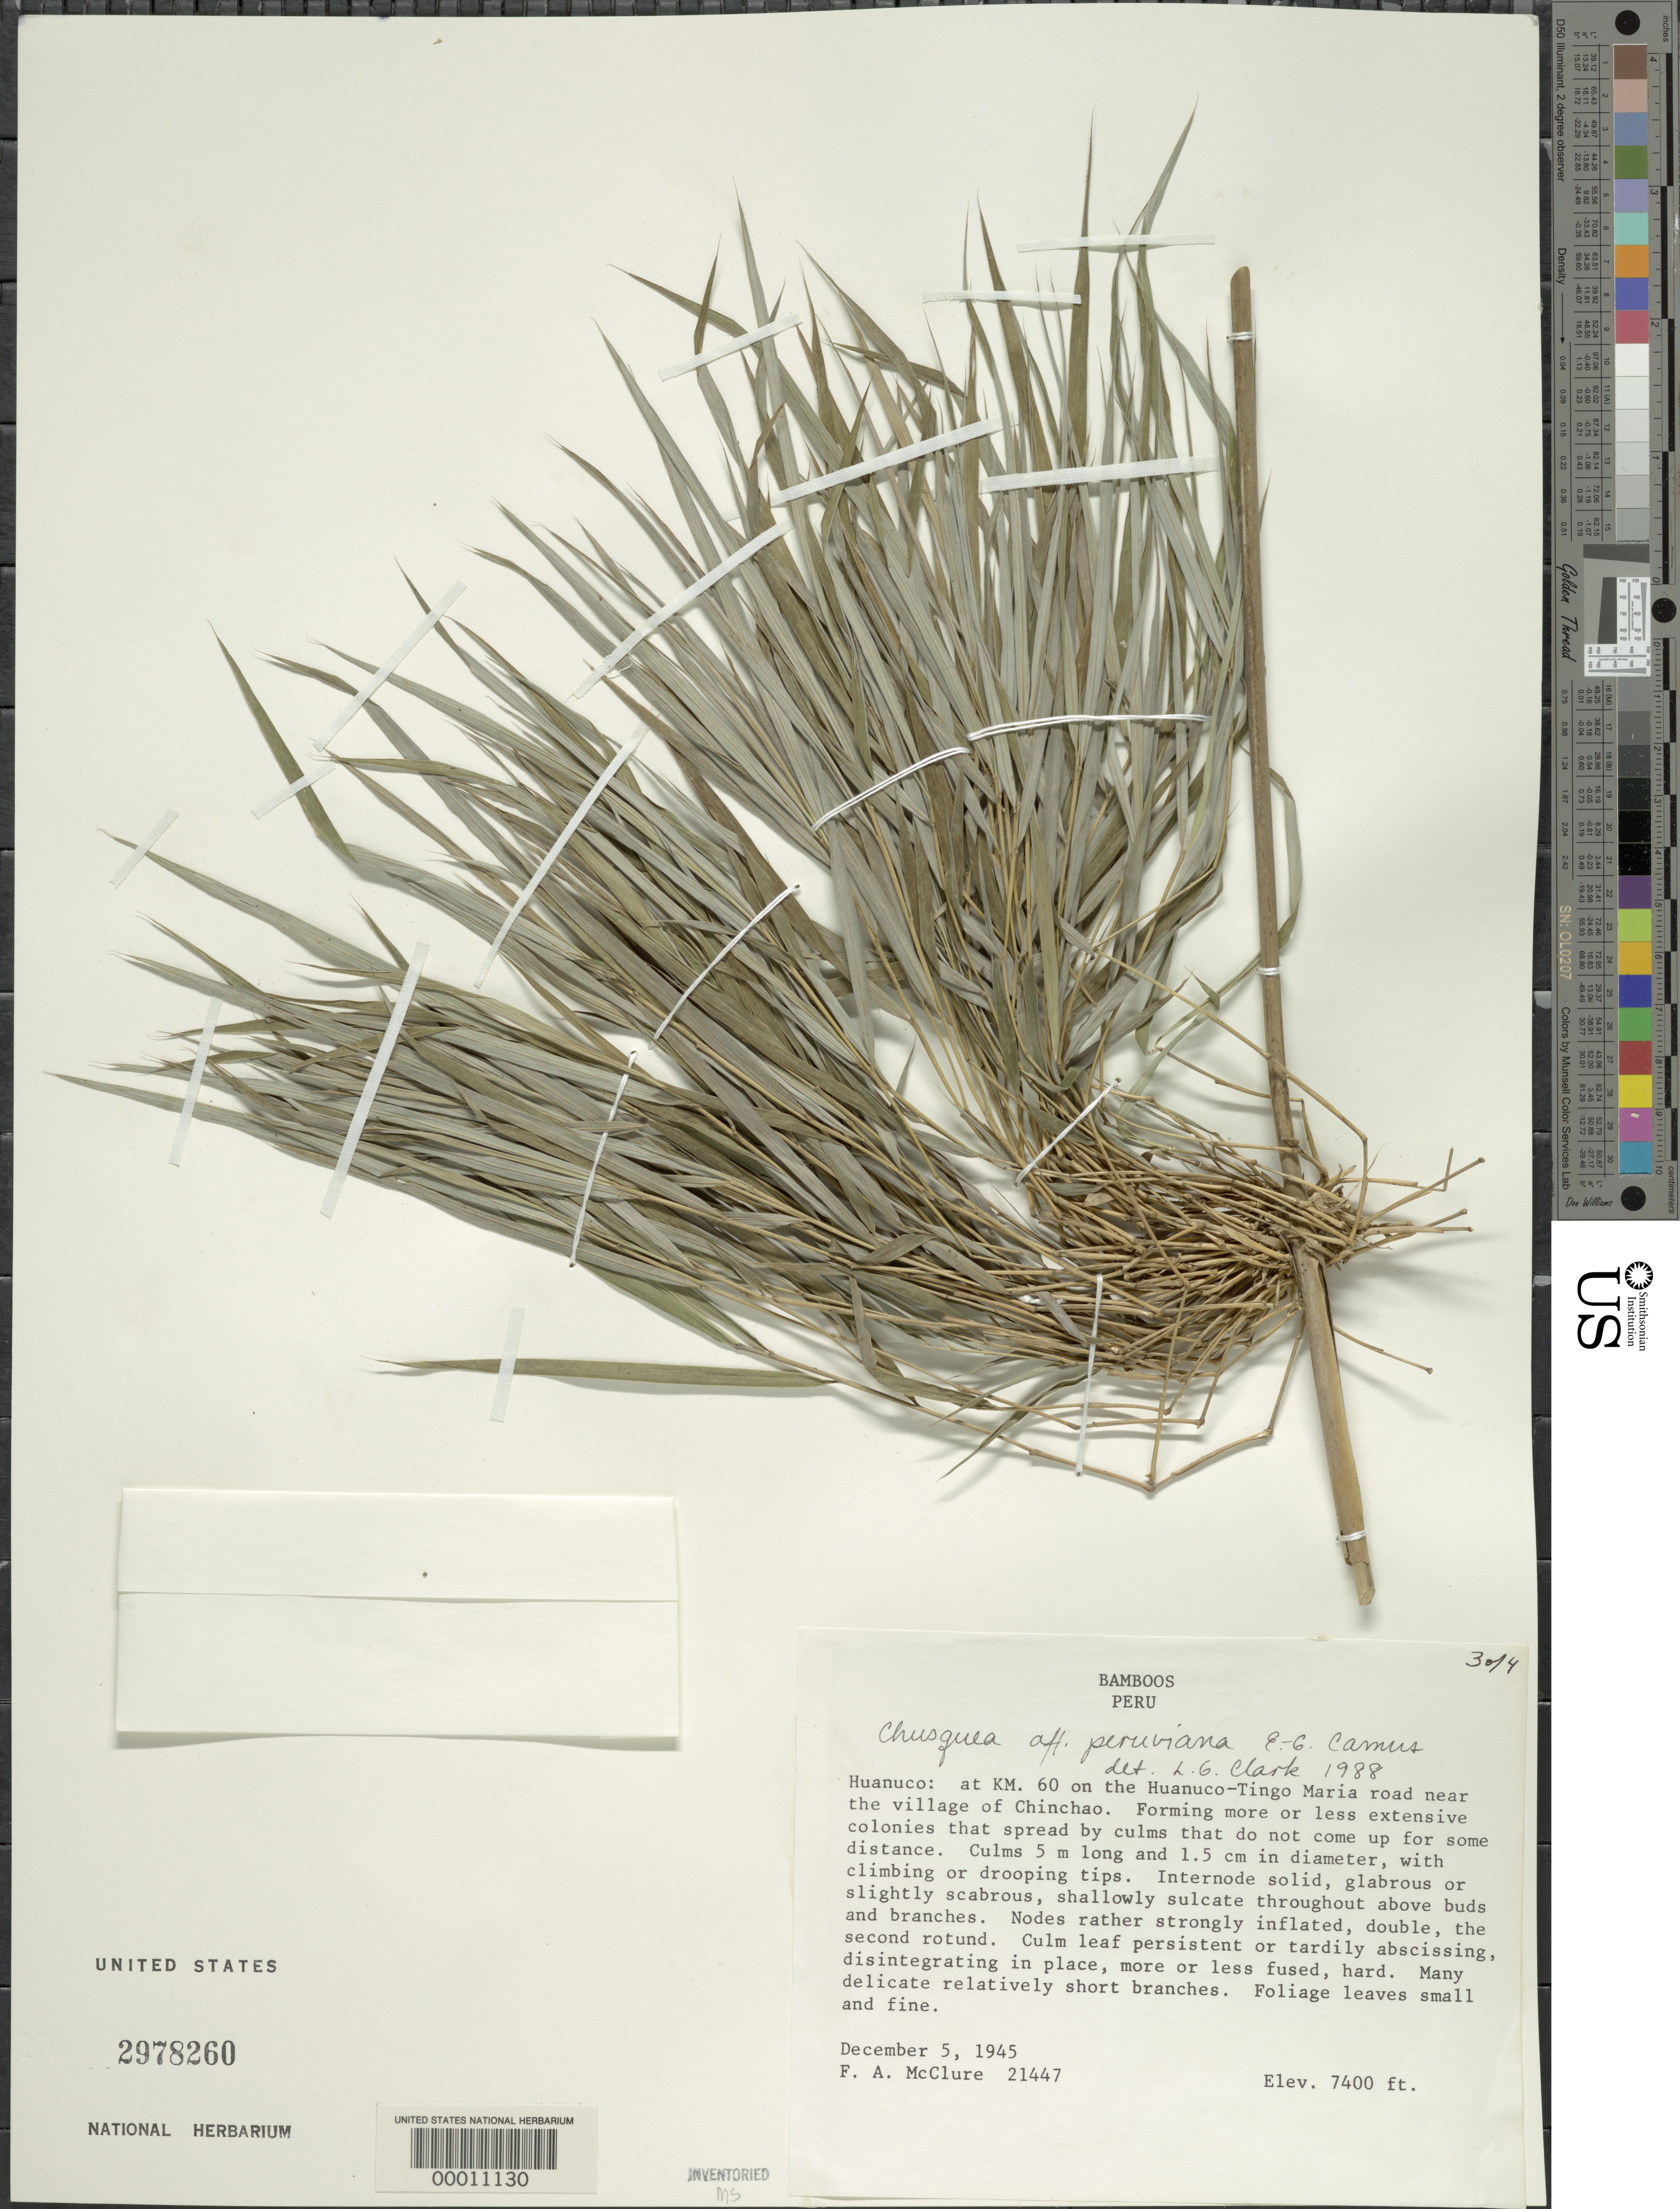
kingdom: Plantae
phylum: Tracheophyta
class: Liliopsida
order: Poales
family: Poaceae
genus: Chusquea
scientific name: Chusquea peruviana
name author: E.G. Camus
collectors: F. A. McClure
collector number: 21447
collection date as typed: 05 Dec 1945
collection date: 1945-12-05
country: Peru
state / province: Huánuco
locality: Carpish Pass, 50 Km north of Huanuco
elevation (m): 2255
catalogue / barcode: US 2978260